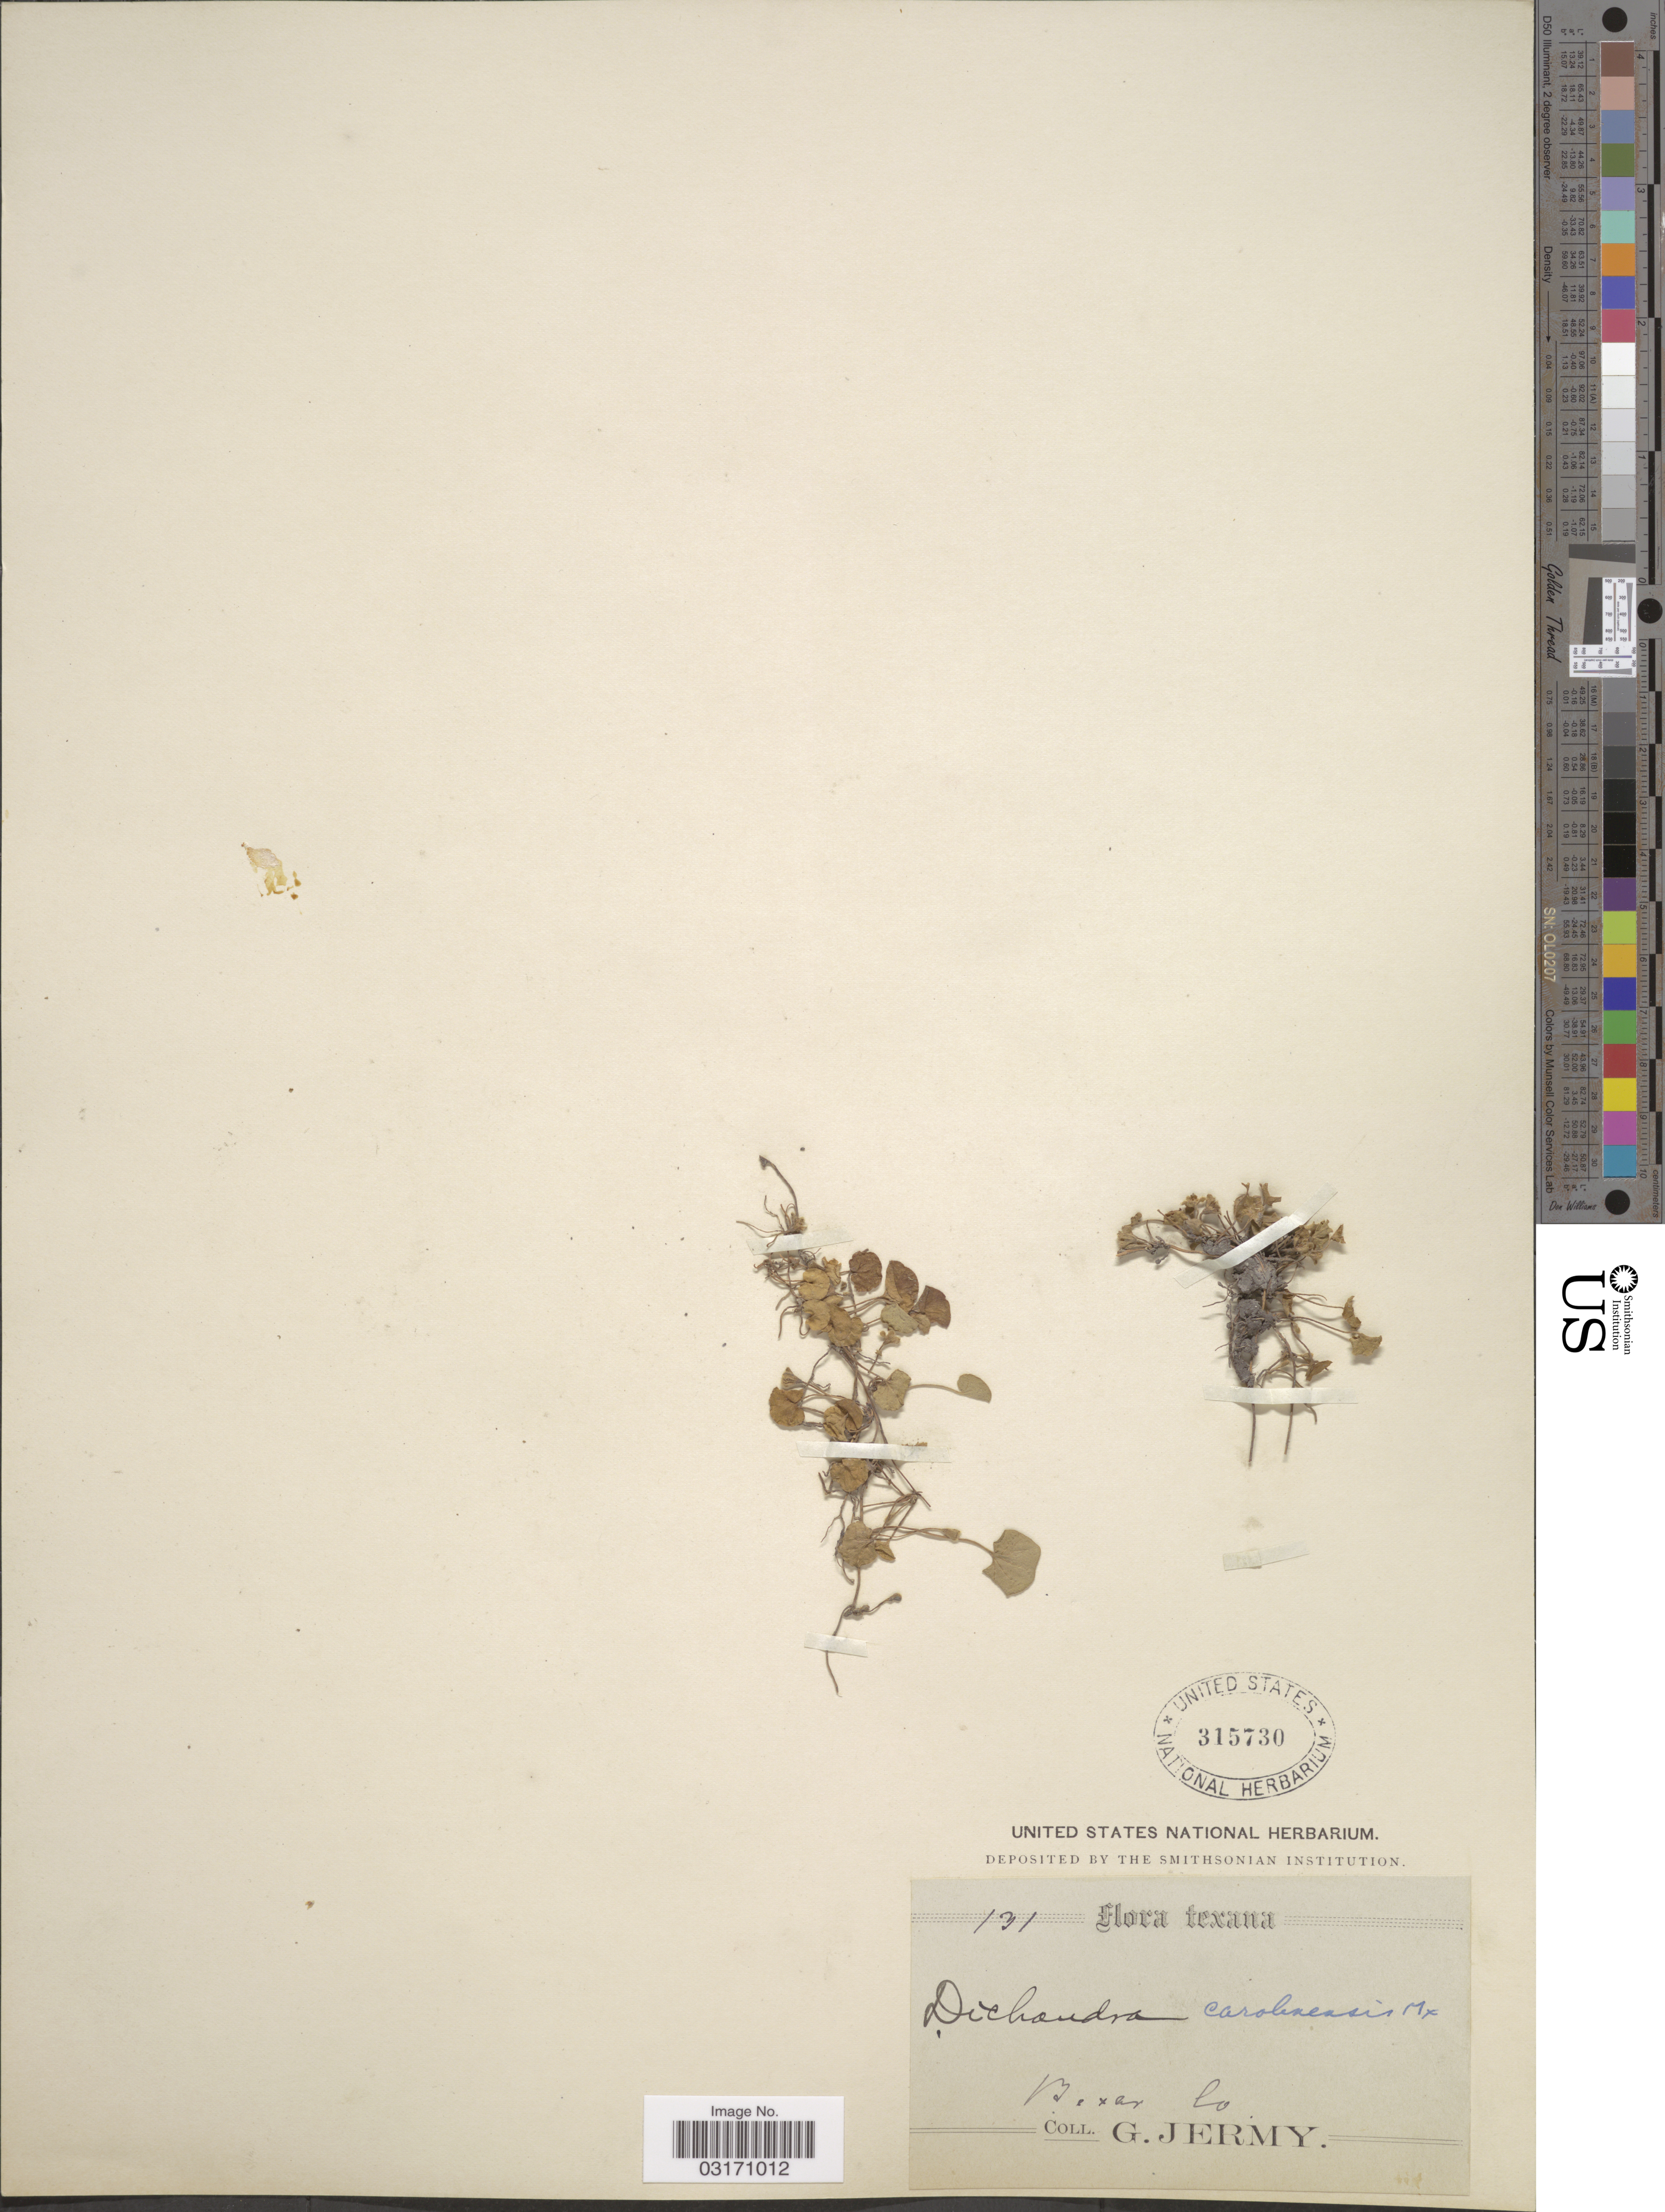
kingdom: Plantae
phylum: Tracheophyta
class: Magnoliopsida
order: Solanales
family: Convolvulaceae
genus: Dichondra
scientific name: Dichondra carolinensis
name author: Michx.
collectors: G. Jermy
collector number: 131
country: United States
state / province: Texas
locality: Bexar Co.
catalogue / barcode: US 315730